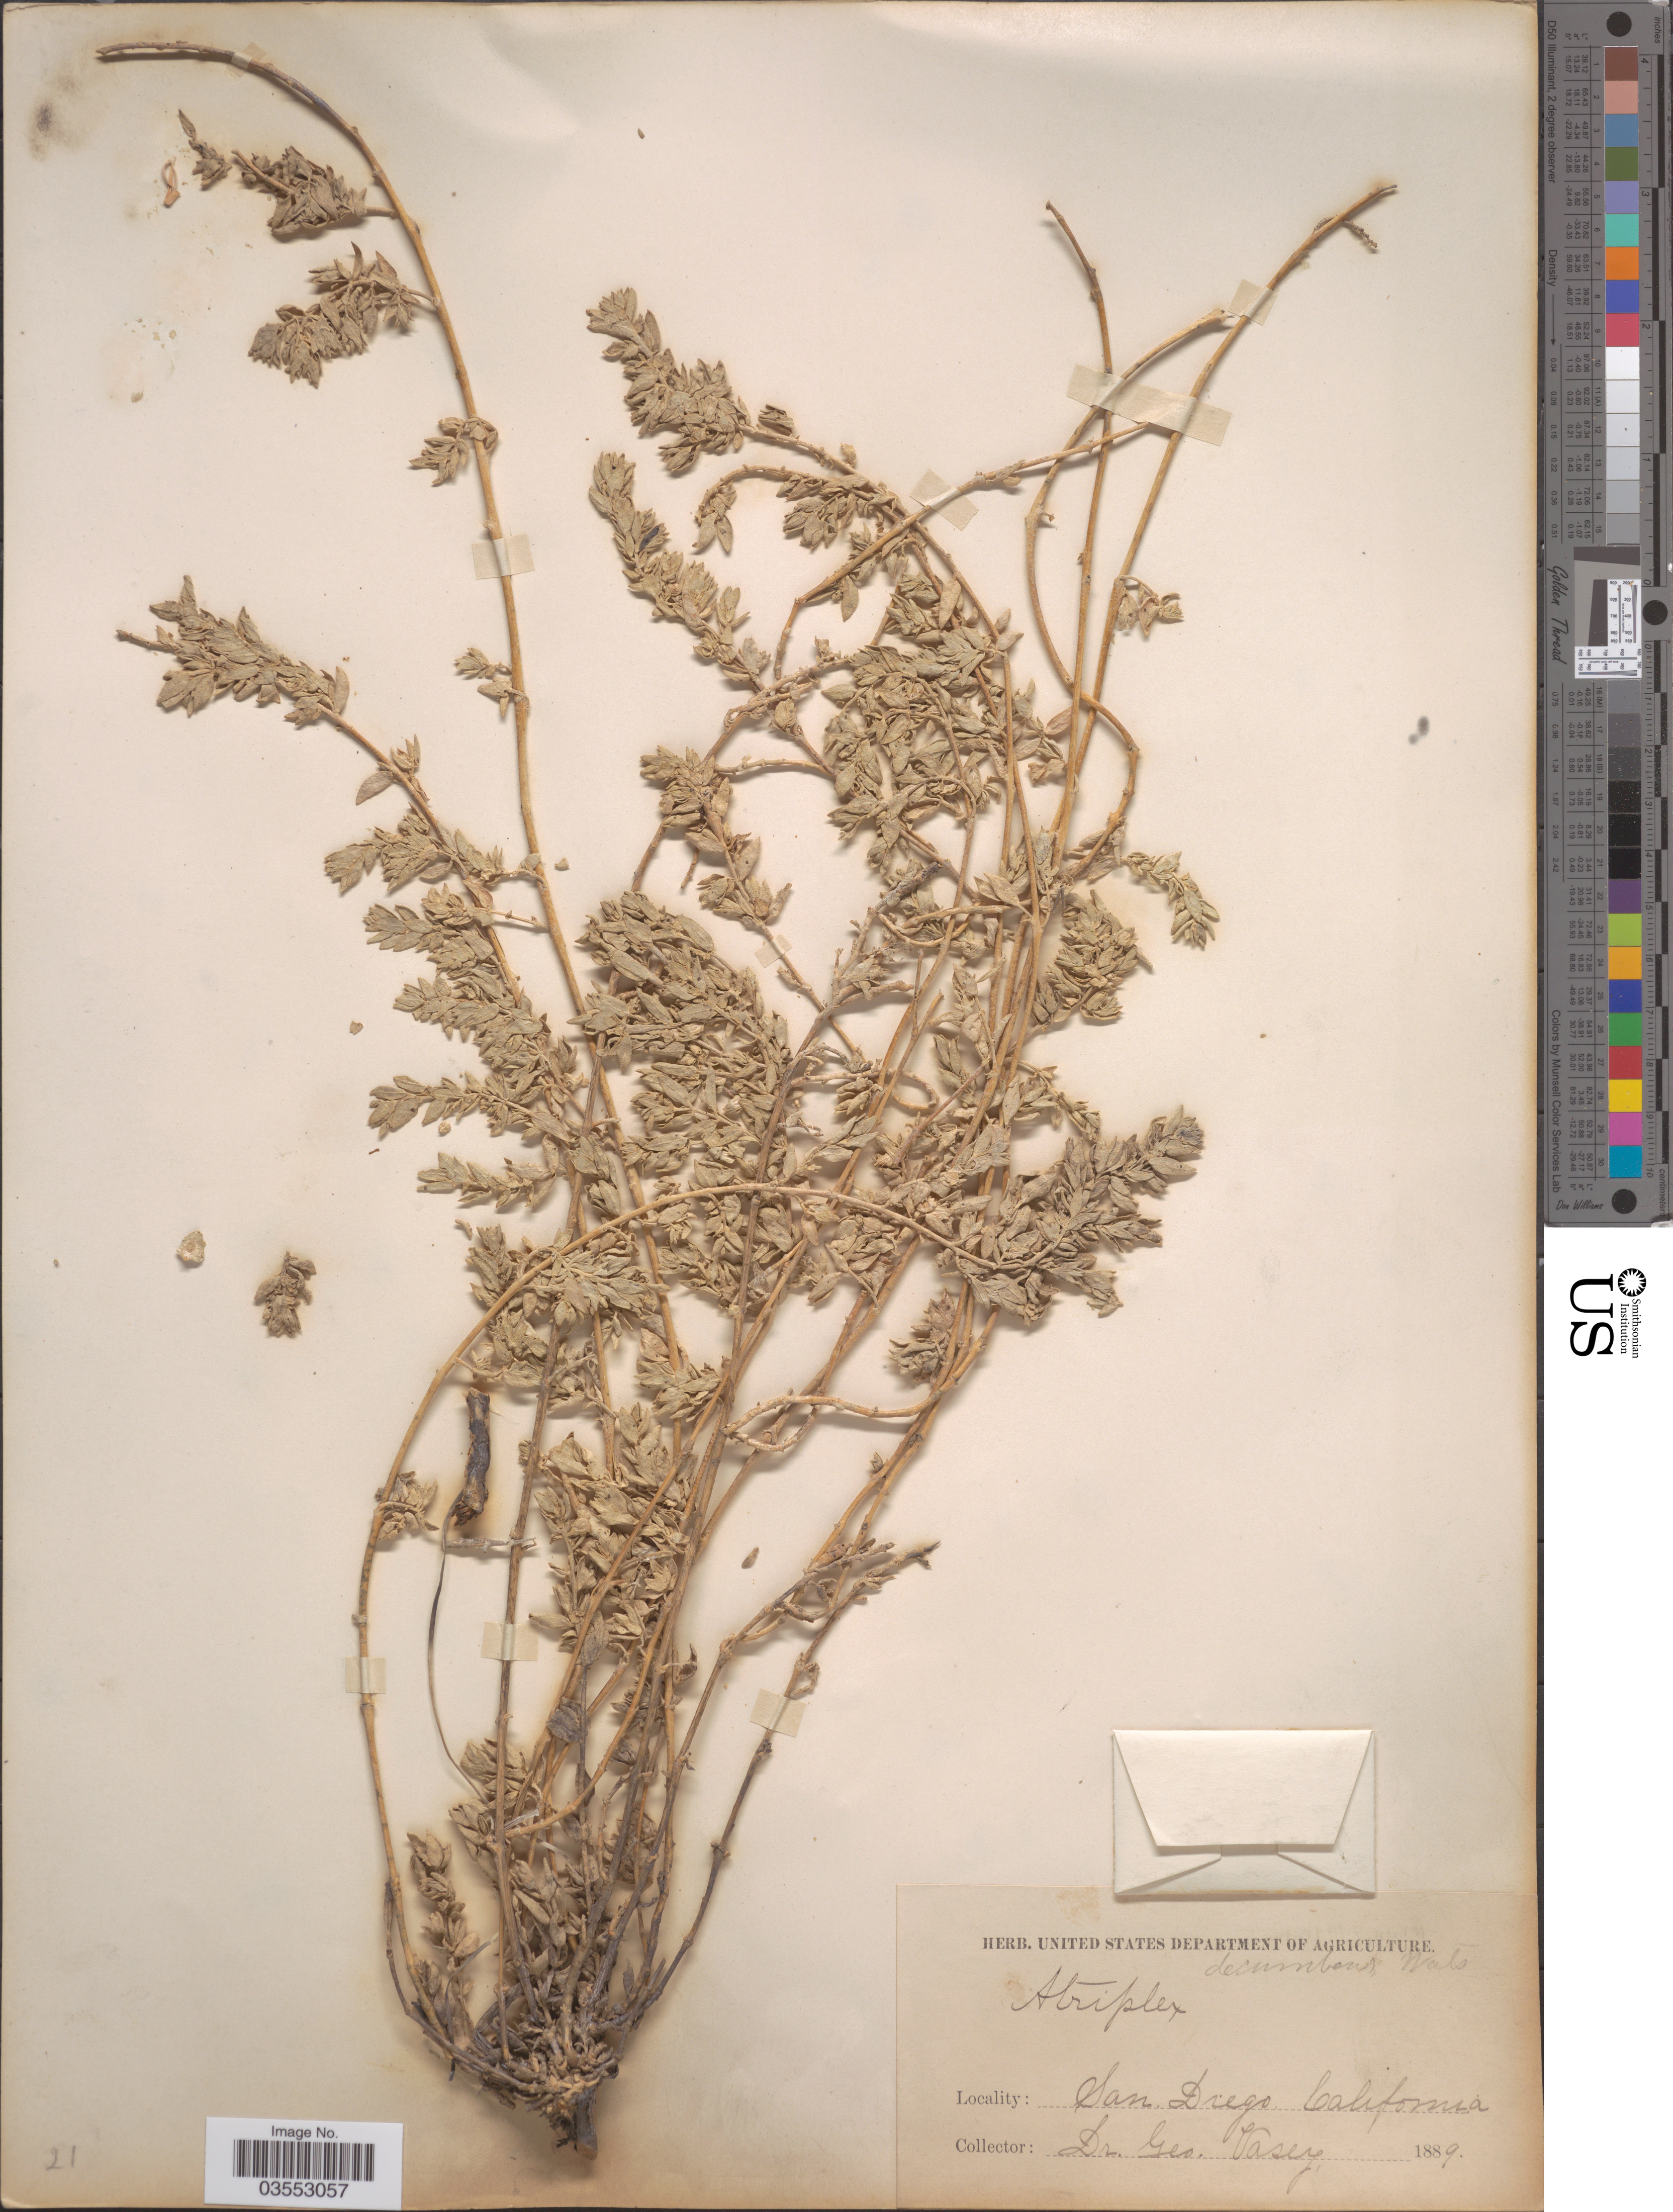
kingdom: Plantae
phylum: Tracheophyta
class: Magnoliopsida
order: Caryophyllales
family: Amaranthaceae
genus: Atriplex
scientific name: Atriplex watsonii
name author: A. Nelson ex Abrams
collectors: G. Vasey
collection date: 1889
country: United States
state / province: California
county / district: San Diego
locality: San Diego.